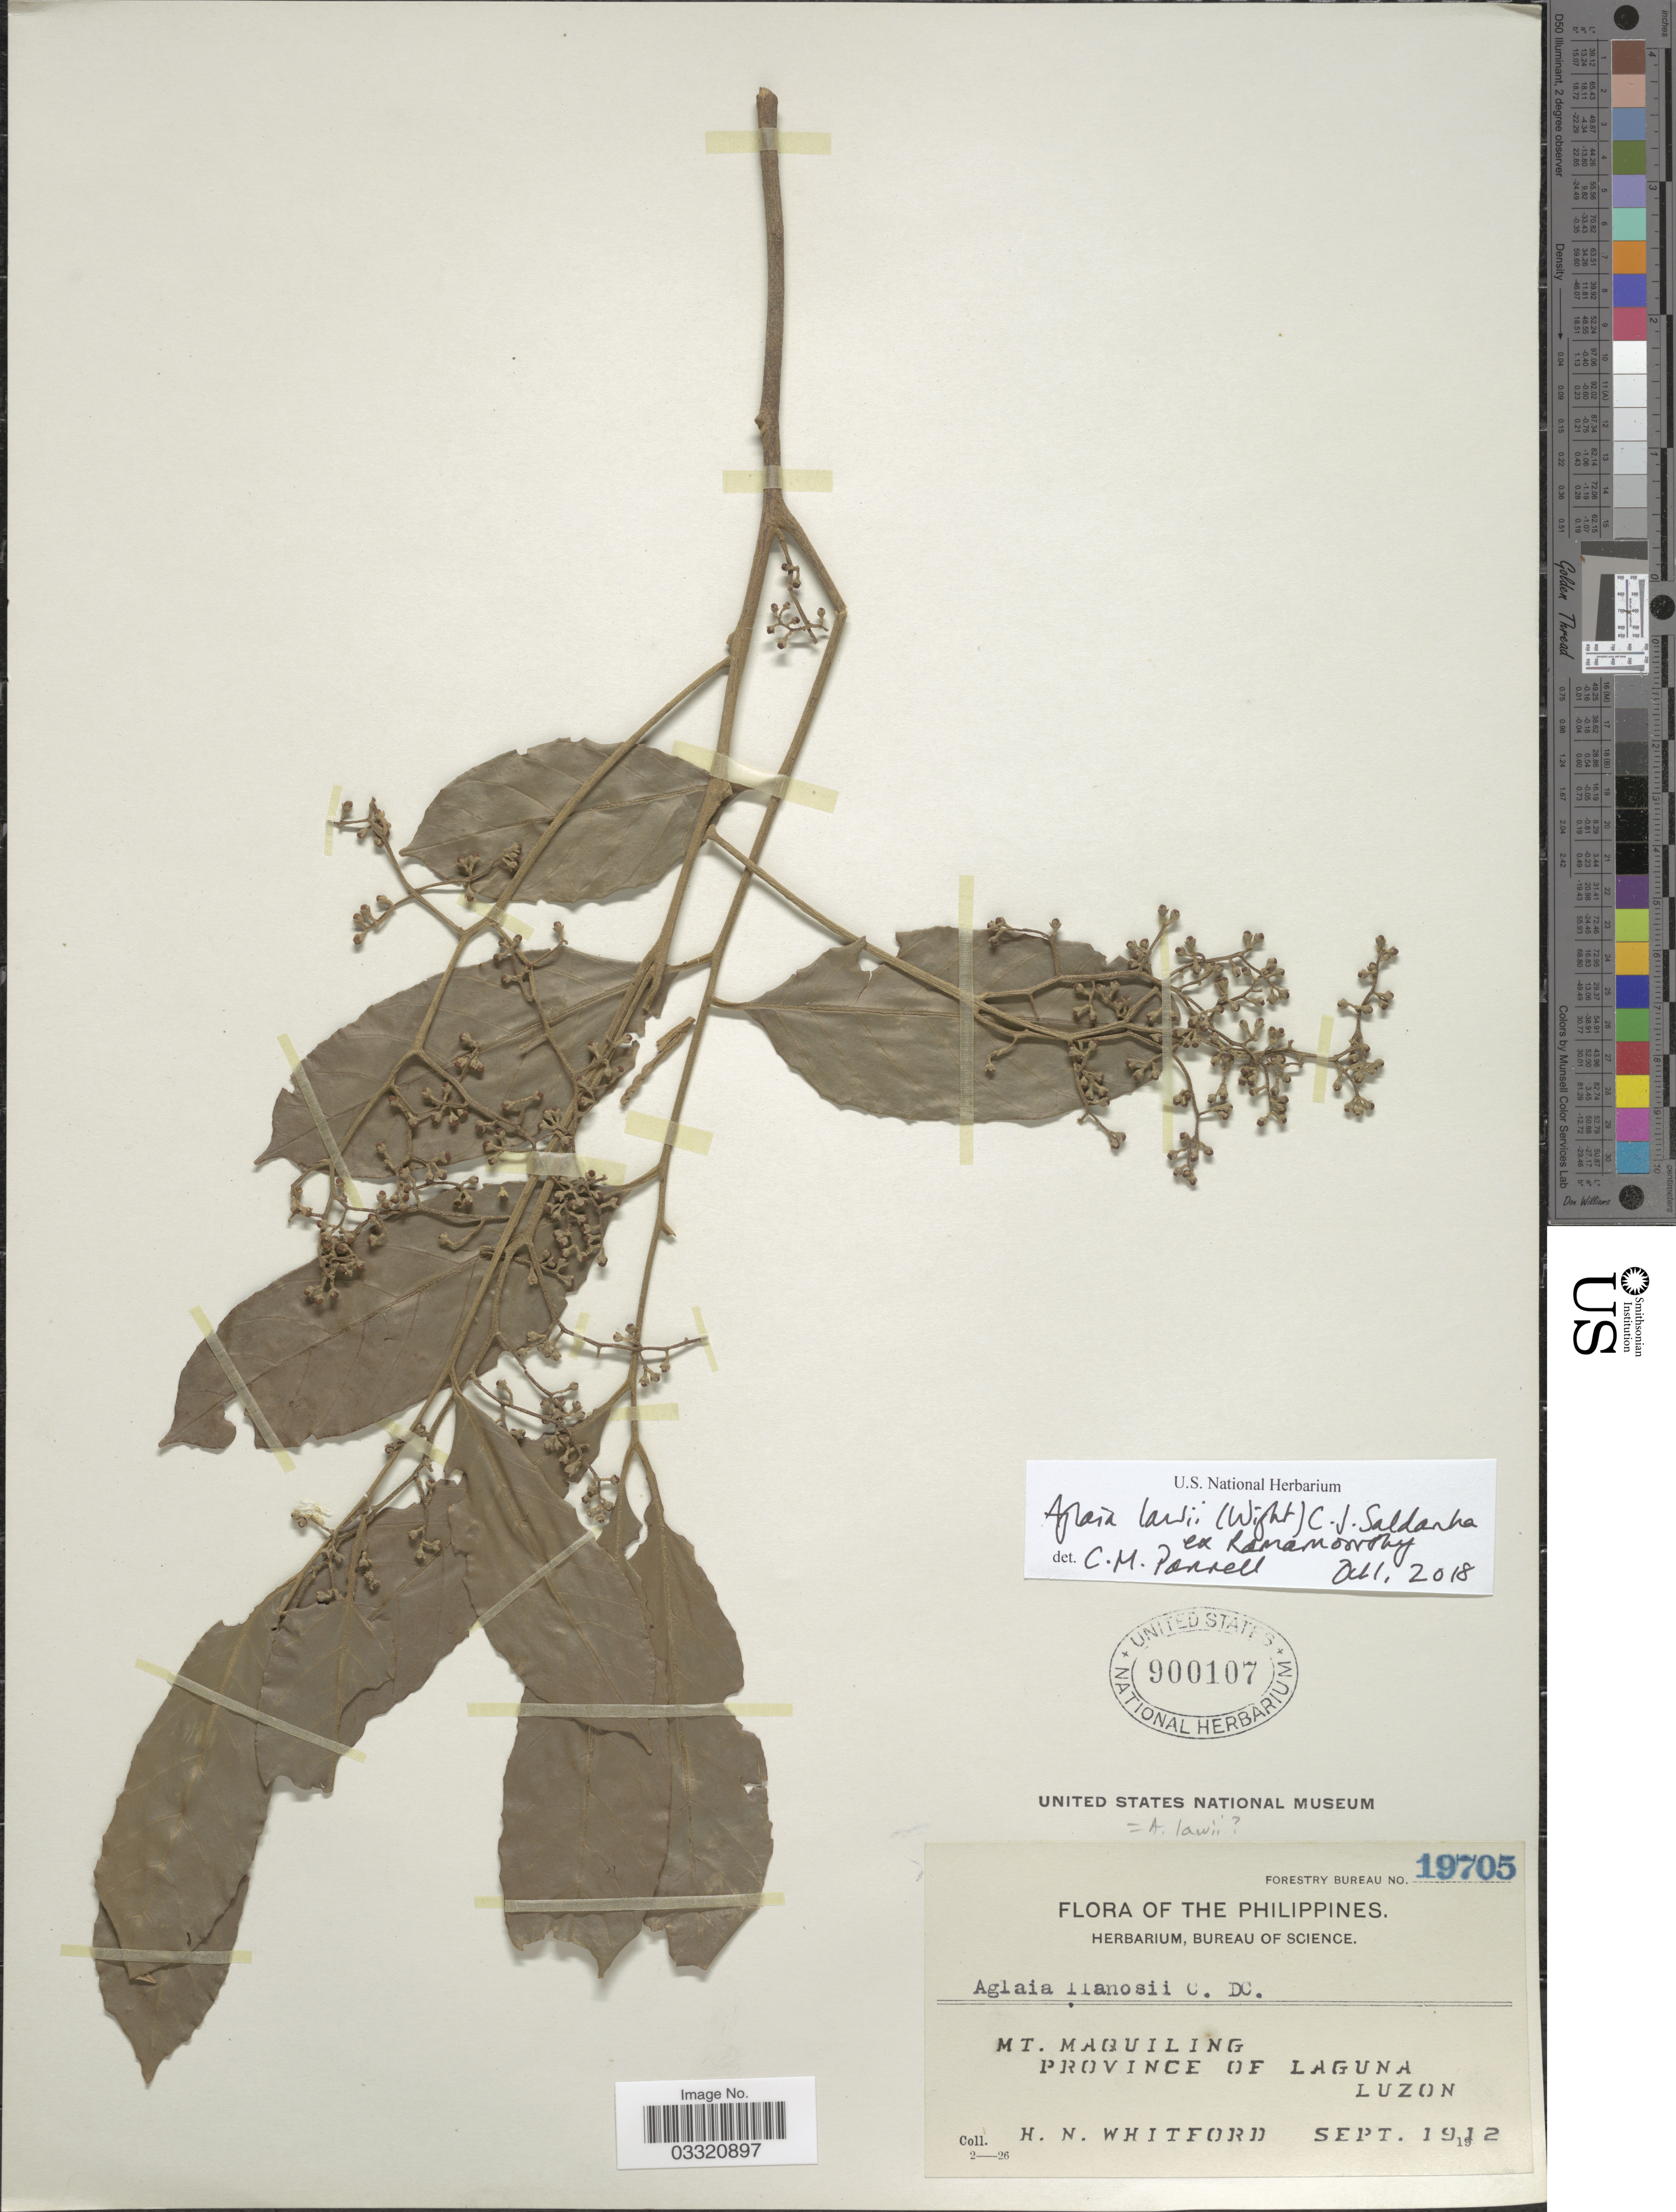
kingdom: Plantae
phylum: Tracheophyta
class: Magnoliopsida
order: Sapindales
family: Meliaceae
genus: Aglaia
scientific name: Aglaia lawii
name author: (Wight) C.J. Saldanha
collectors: H. N. Whitford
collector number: Forestry Bureau 19705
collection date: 1912-09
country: Philippines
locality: Mt. Maquiling, Province of Laguna, Luzon.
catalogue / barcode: US 900107